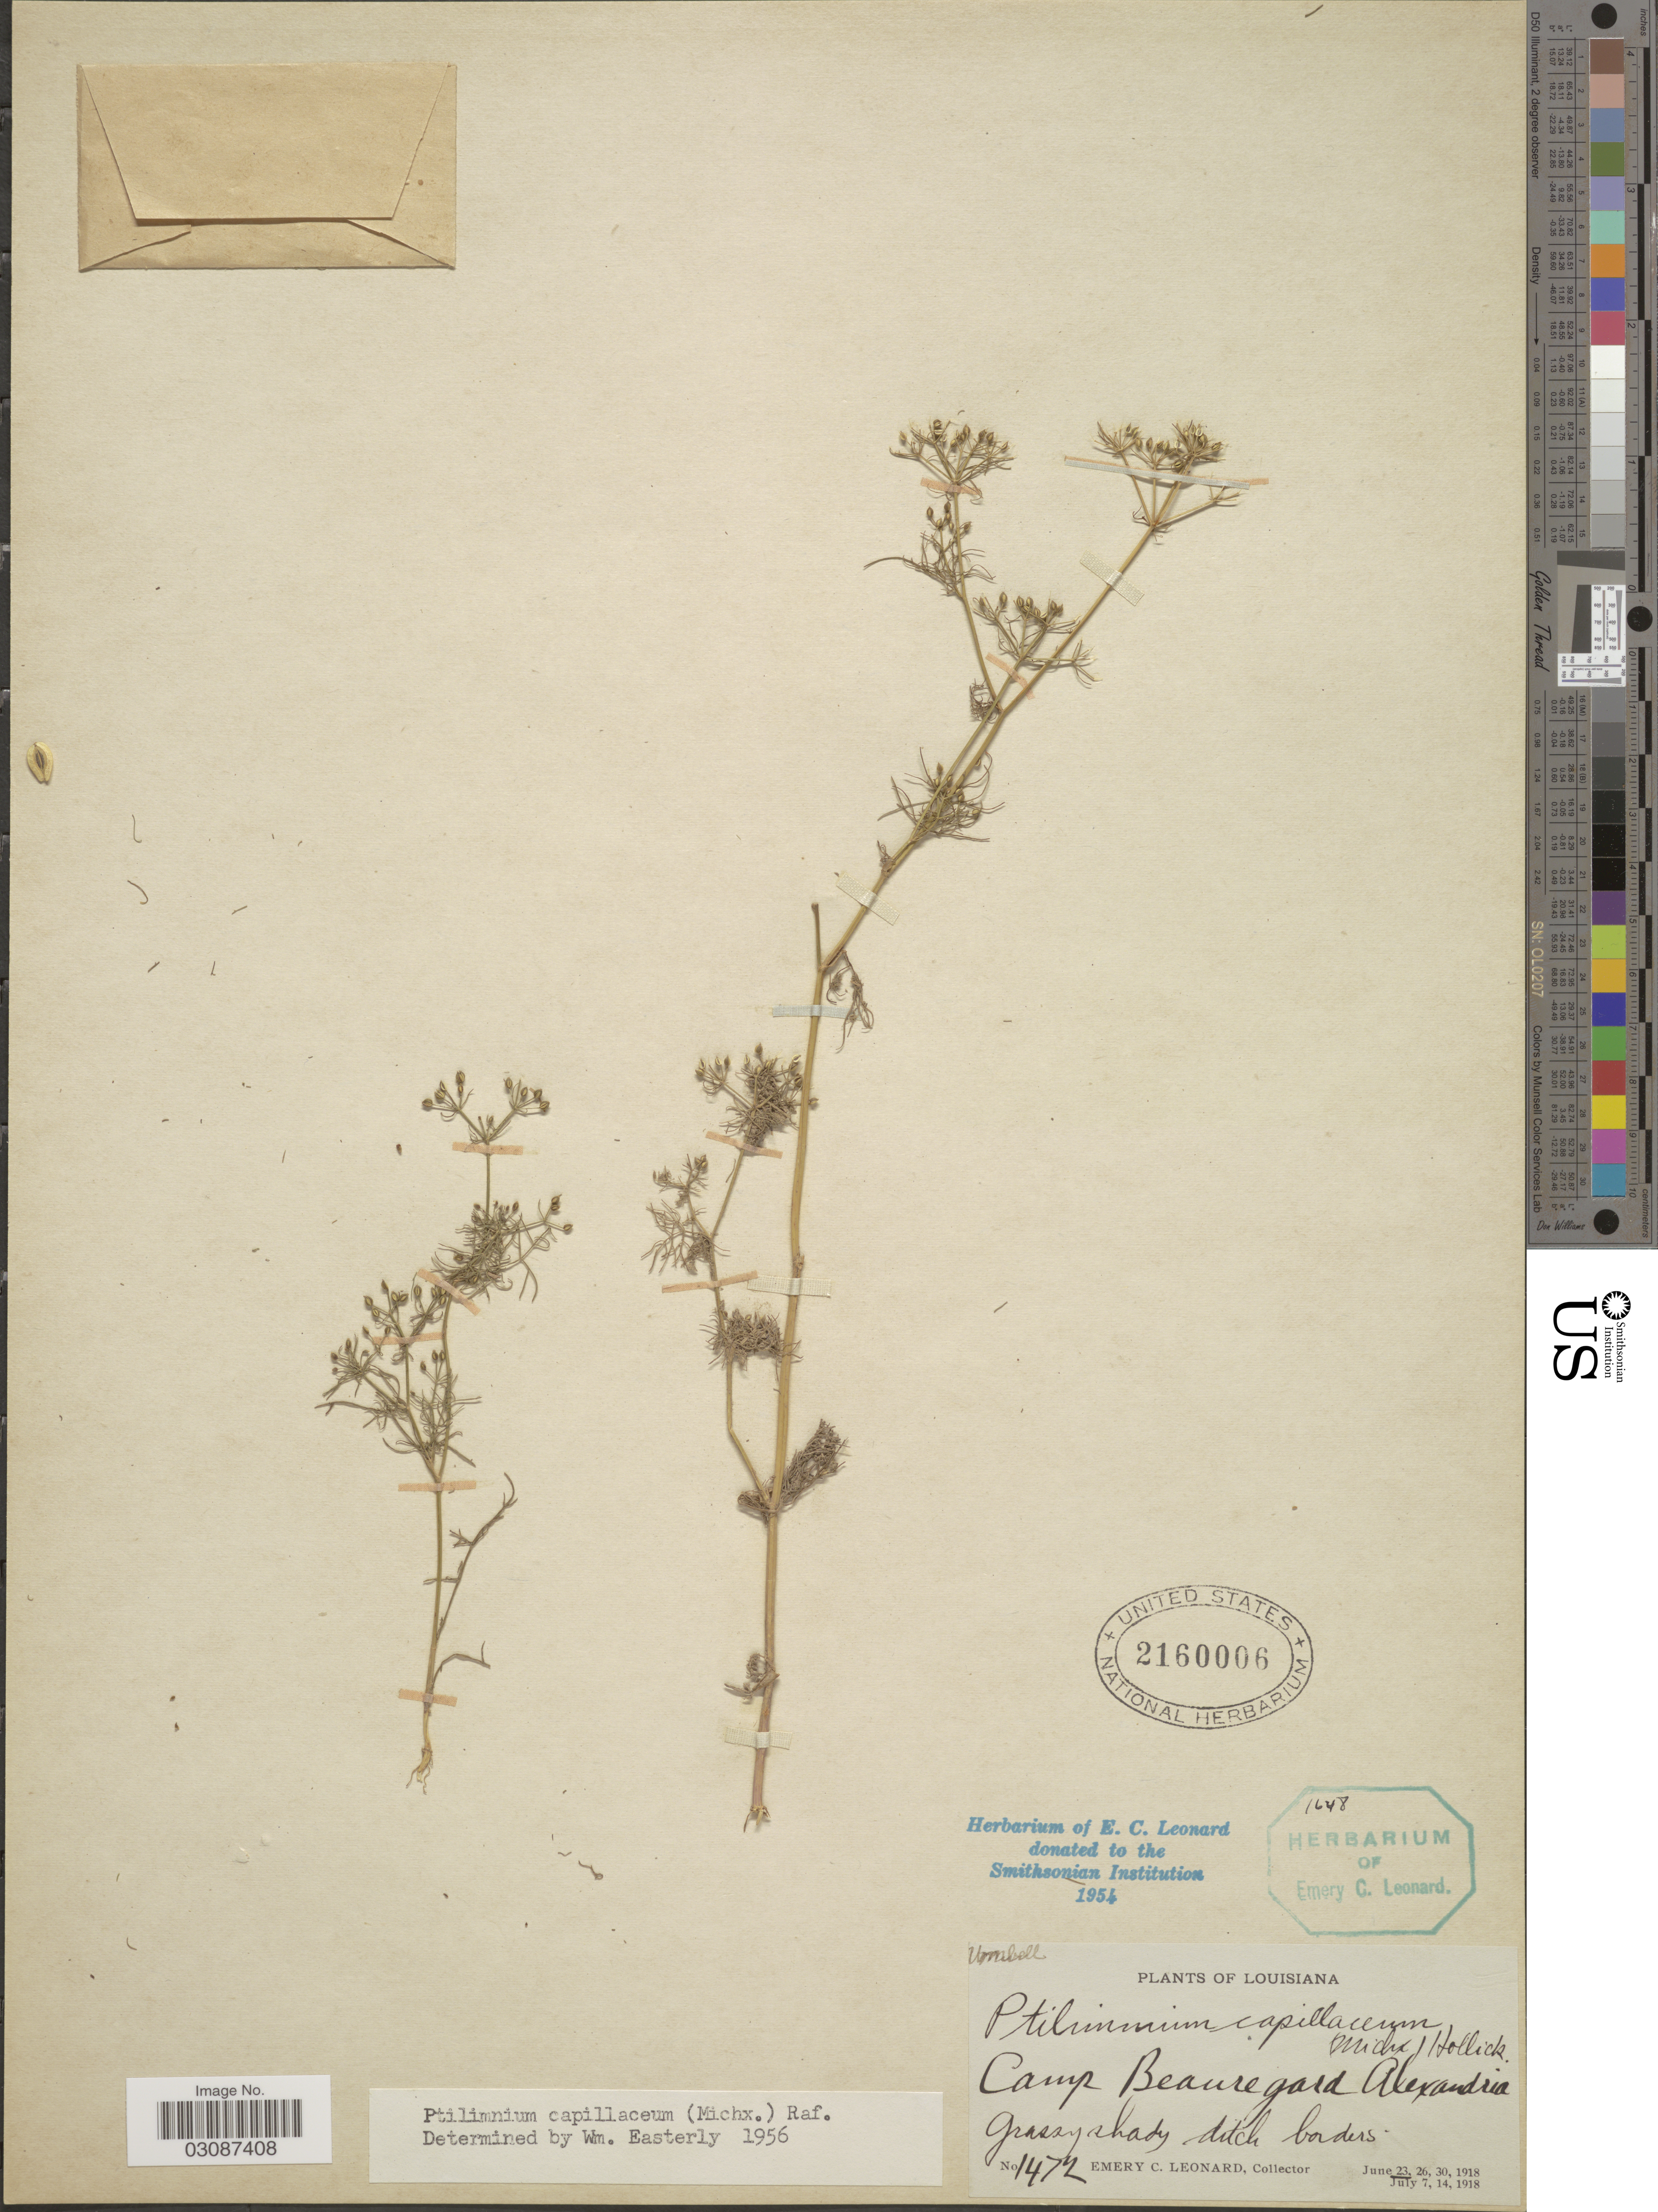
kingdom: Plantae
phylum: Tracheophyta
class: Magnoliopsida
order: Apiales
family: Apiaceae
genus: Ptilimnium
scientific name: Ptilimnium capillaceum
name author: (Michx.) Raf.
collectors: E. C. Leonard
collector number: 1472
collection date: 1918-06-23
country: United States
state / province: Louisiana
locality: Camp Beauregard, Alexandria.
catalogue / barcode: US 2160006